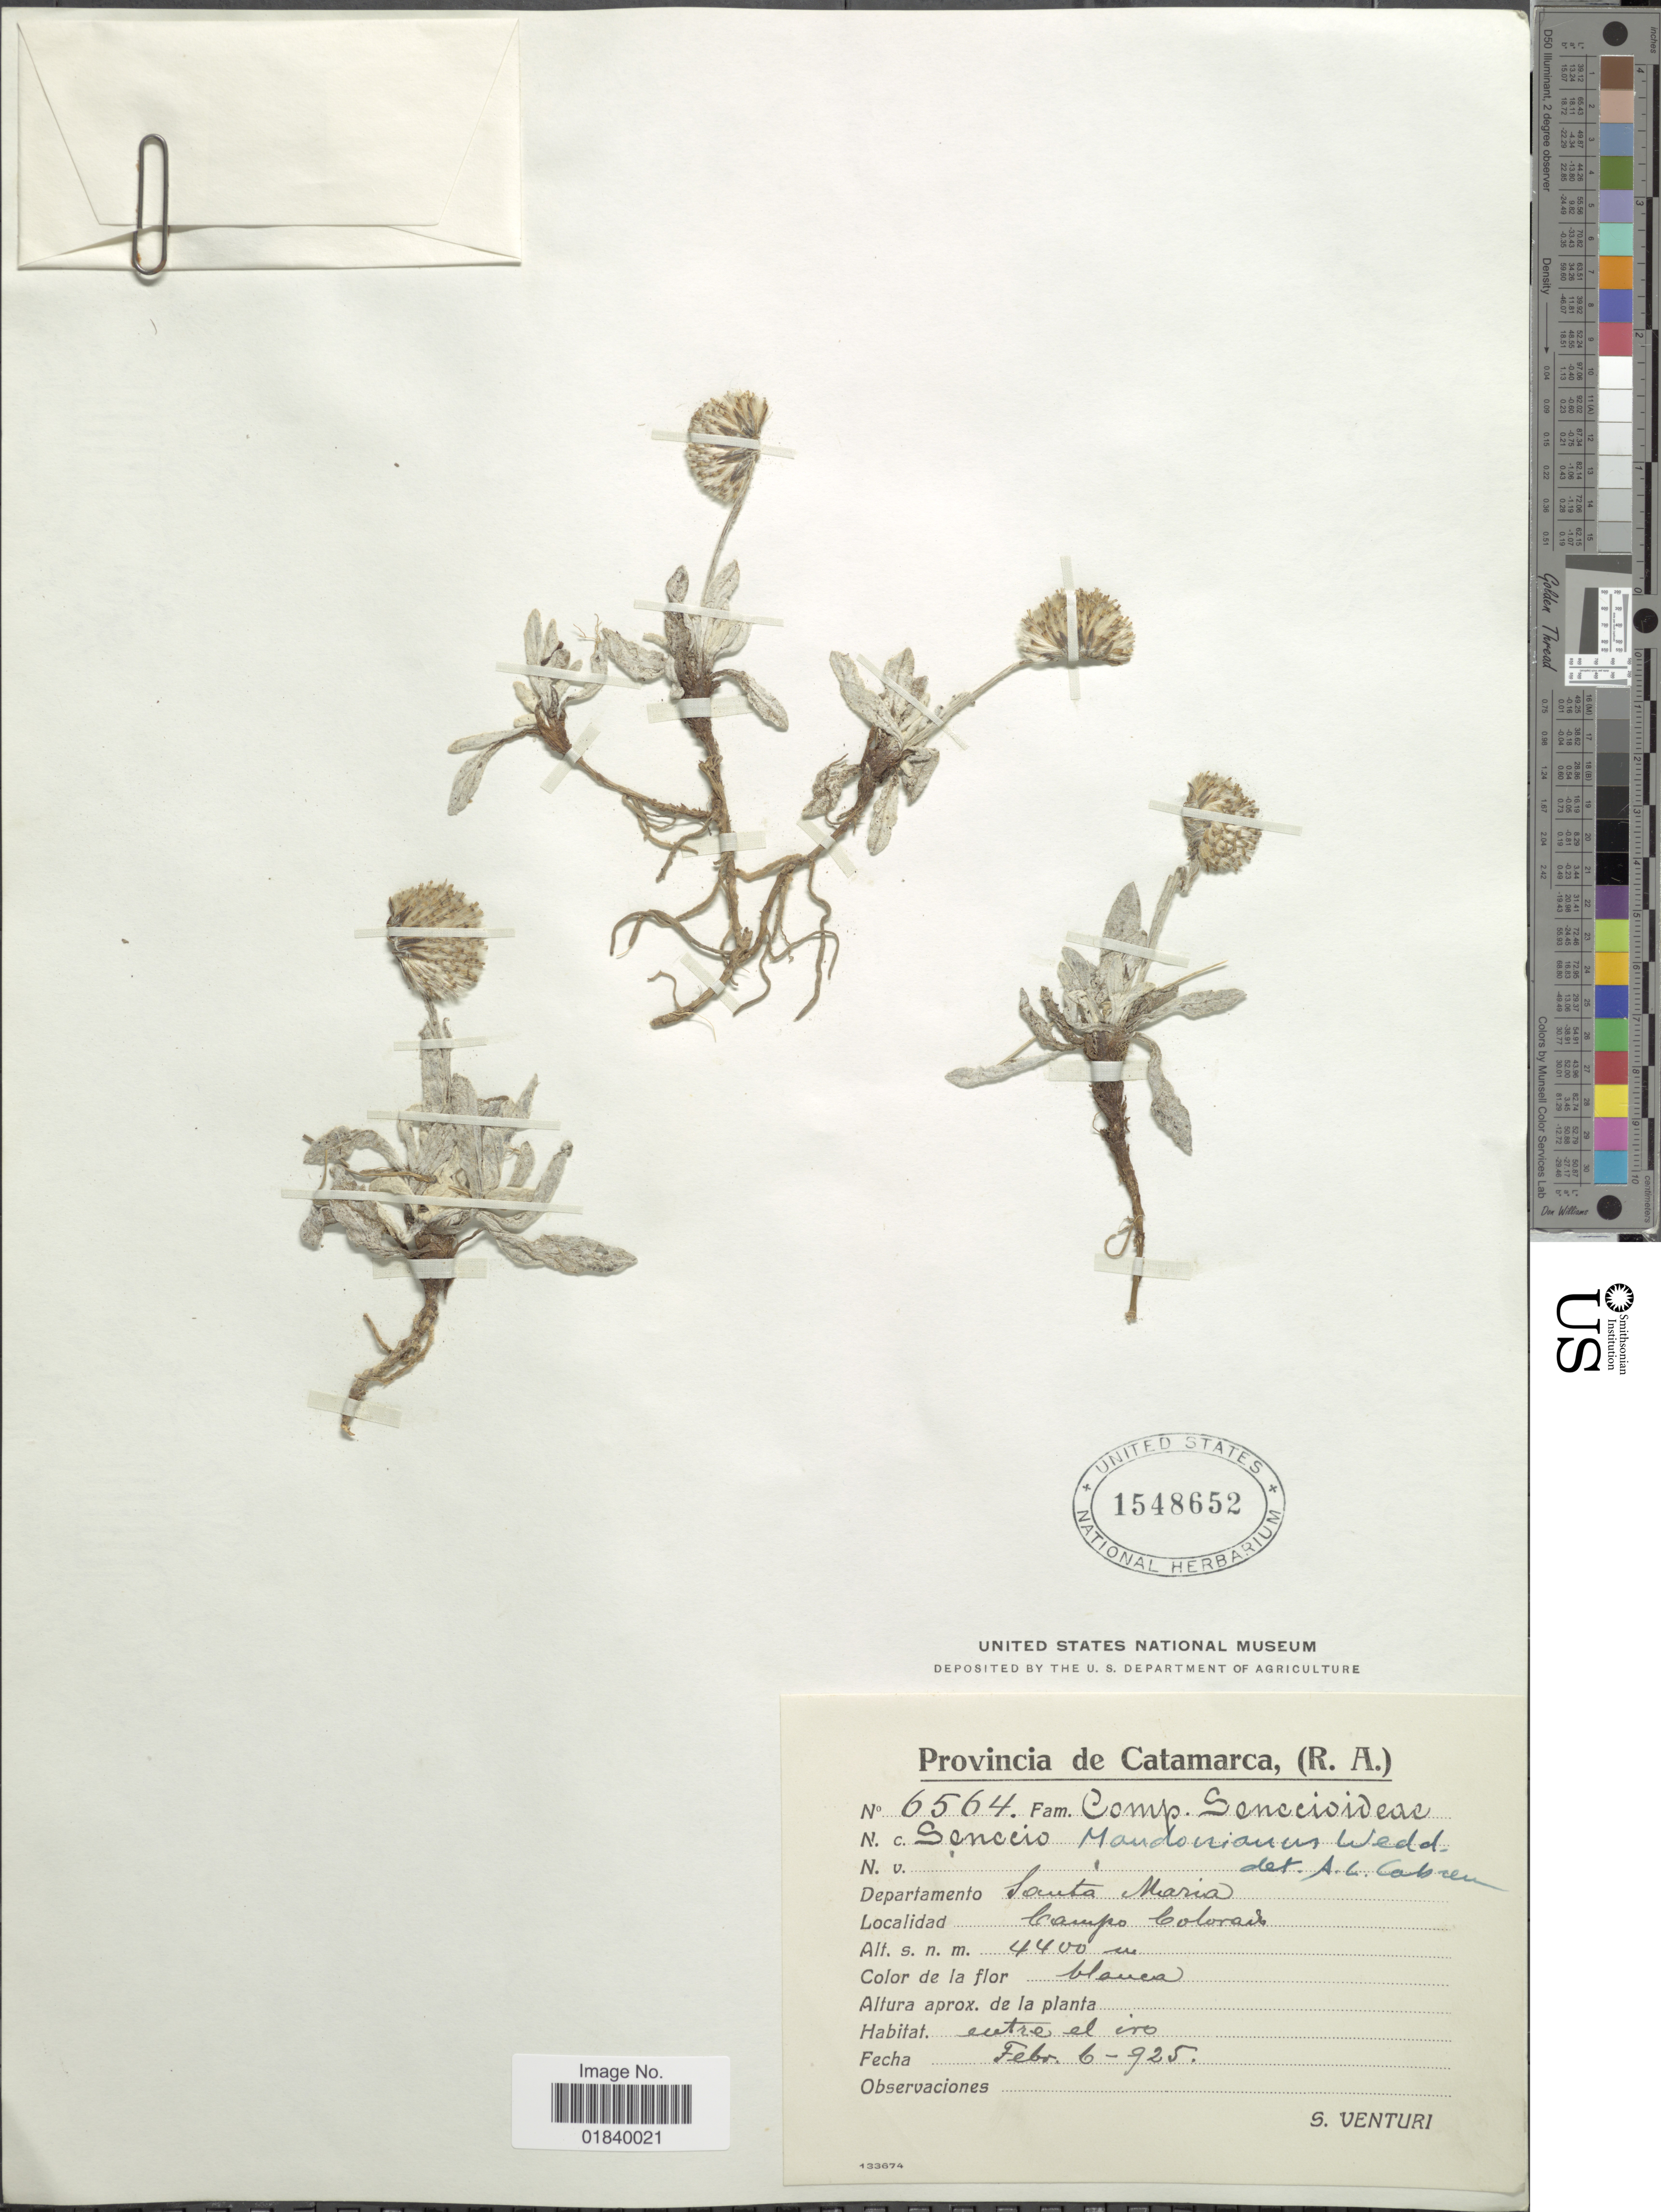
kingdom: Plantae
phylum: Tracheophyta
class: Magnoliopsida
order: Asterales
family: Asteraceae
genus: Senecio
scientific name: Senecio candollei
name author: Wedd.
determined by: Salomon, Luciana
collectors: S. Venturi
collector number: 6564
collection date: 1925-02-06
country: Argentina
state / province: Catamarca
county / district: Santa Maria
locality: Campo Colorado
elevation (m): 4400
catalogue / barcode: US 1548652